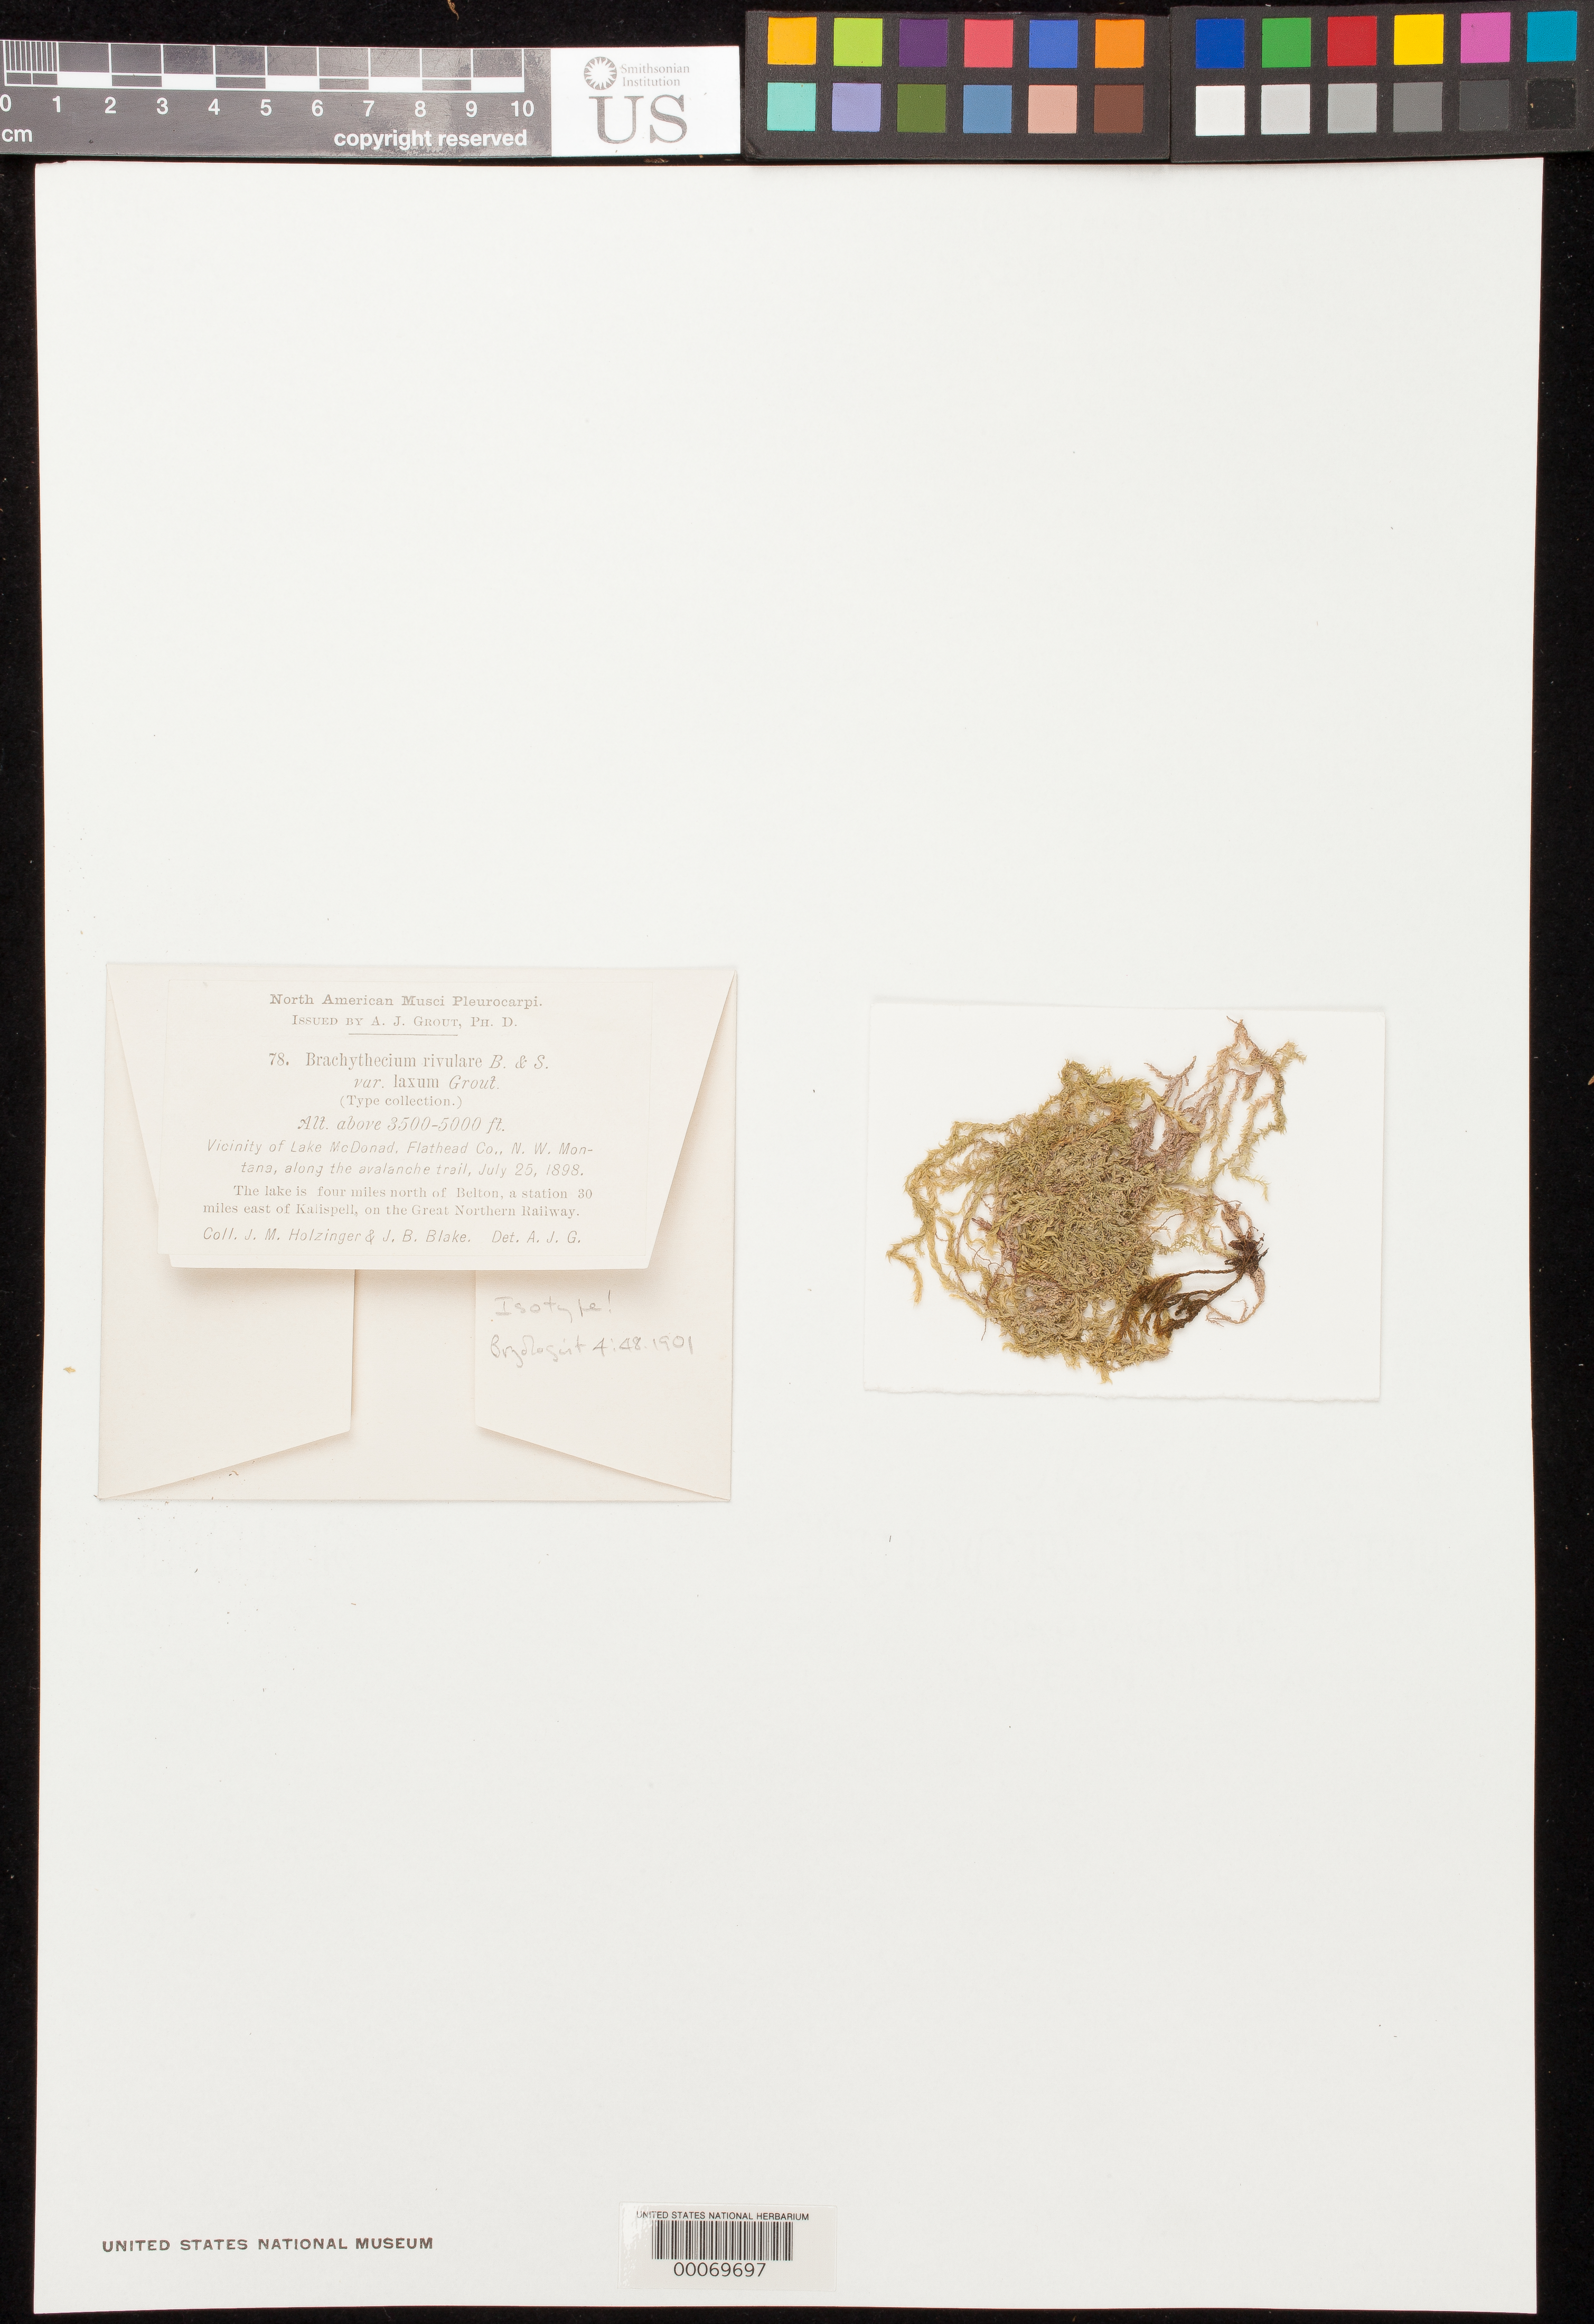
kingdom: Plantae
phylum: Bryophyta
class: Bryopsida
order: Hypnales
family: Brachytheciaceae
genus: Brachythecium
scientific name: Brachythecium rivulare var. laxum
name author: Grout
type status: Isotype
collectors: J. M. Holzinger & J. B. Blake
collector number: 78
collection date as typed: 25 Jul 1898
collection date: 1898-07-25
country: United States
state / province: Montana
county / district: Flathead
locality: Lake McDonad, 4 mi N of Belton, station 30 mi E of Kalispell.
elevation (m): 1067